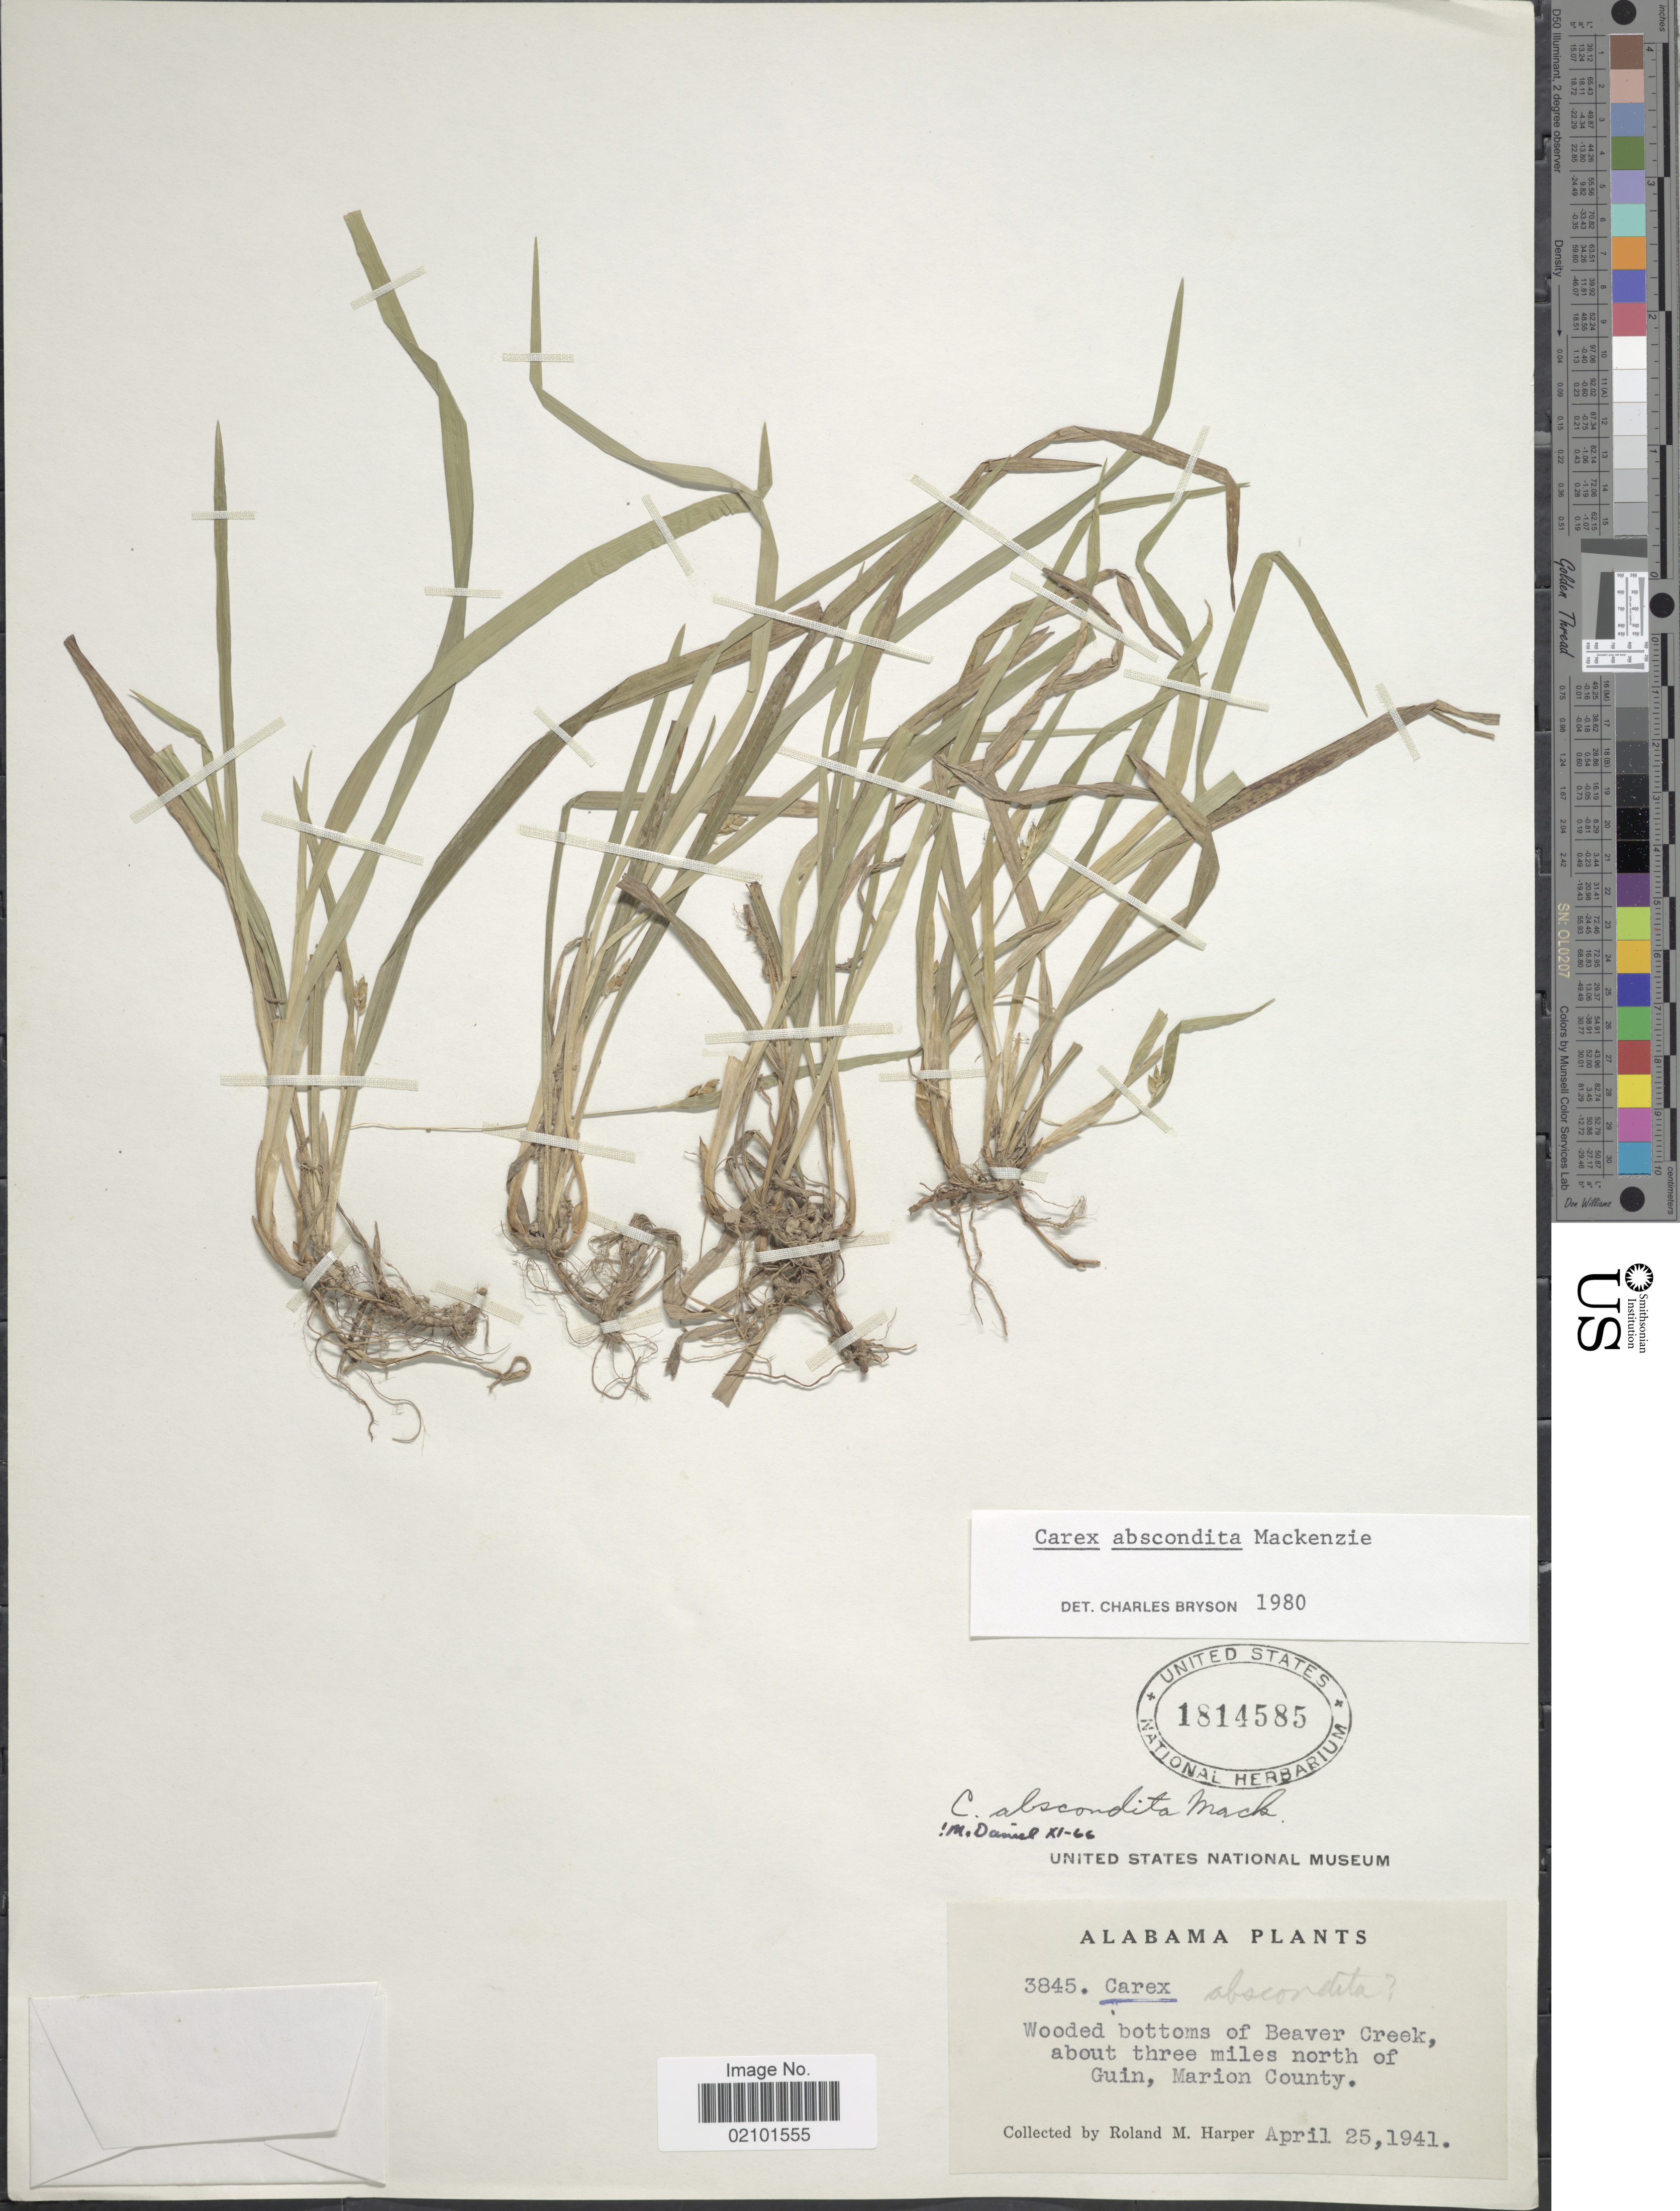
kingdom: Plantae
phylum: Tracheophyta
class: Liliopsida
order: Poales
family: Cyperaceae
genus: Carex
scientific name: Carex abscondita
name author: Mack.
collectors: R. M. Harper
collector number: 3845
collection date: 1941-04-25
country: United States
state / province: Alabama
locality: Wooded bottoms of Beaver Creek, about three miles north of Guin, Marion County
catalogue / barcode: US 1814585